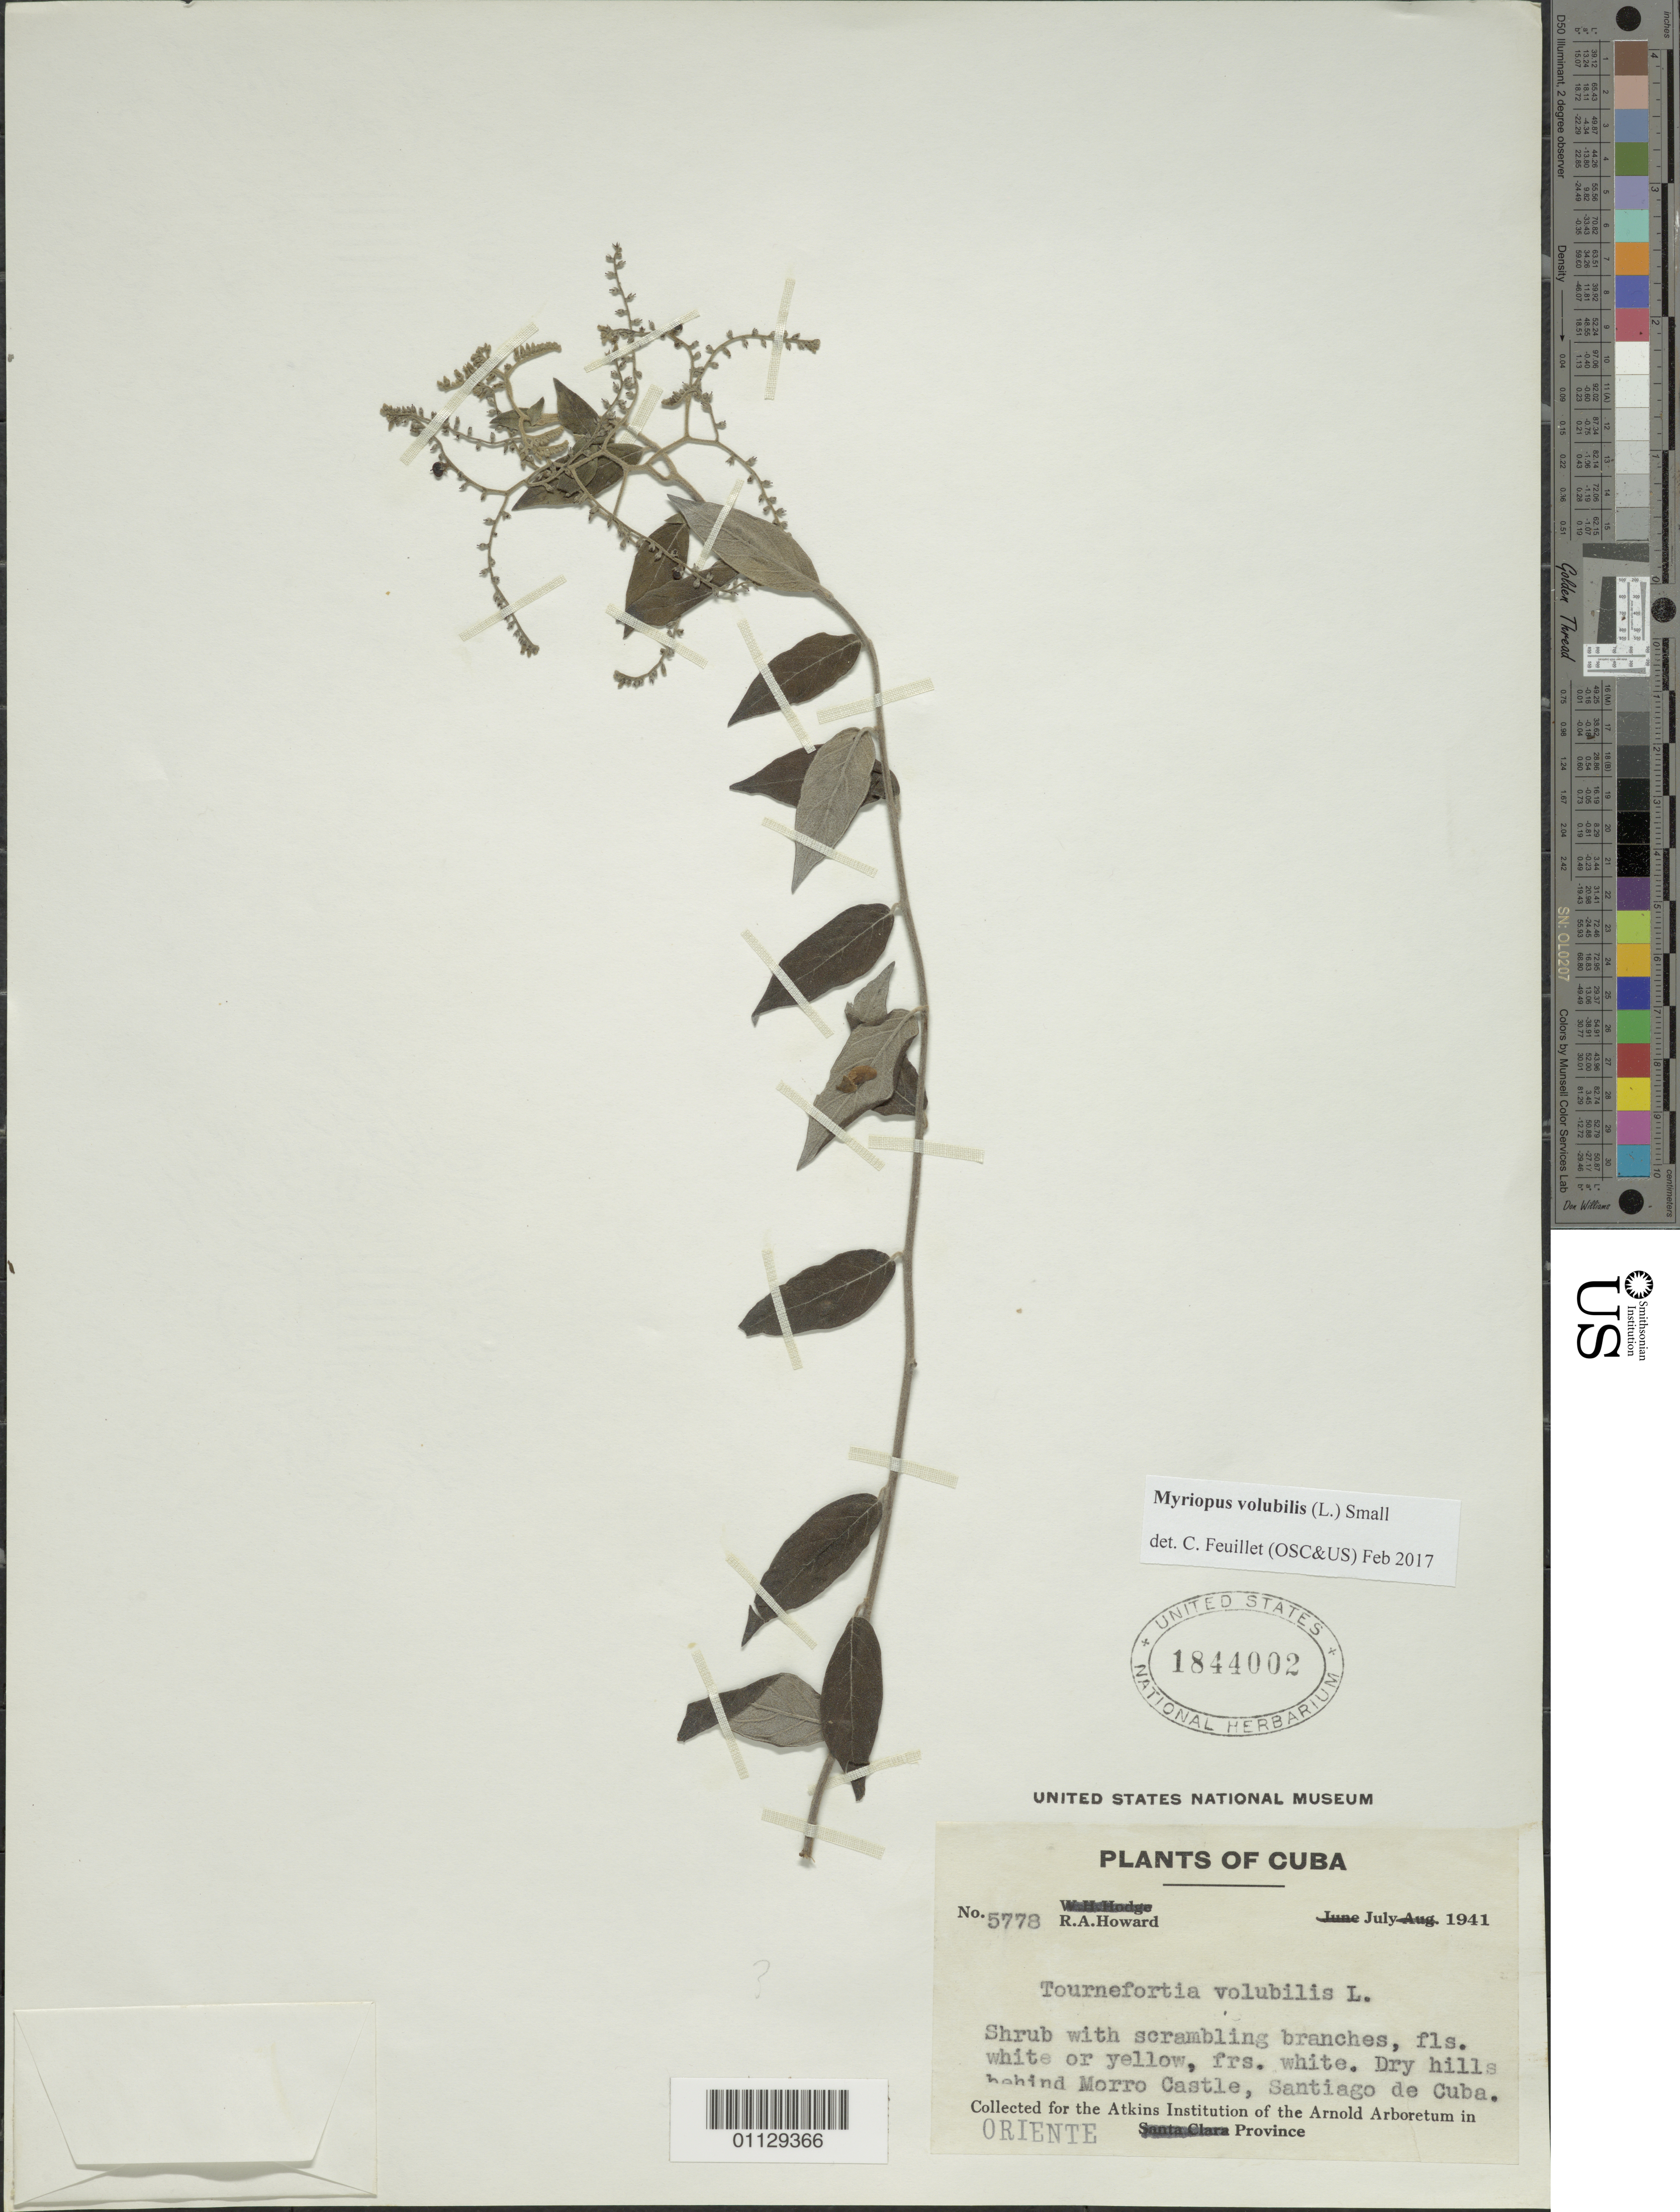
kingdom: Plantae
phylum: Tracheophyta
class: Magnoliopsida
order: Boraginales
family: Heliotropiaceae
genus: Myriopus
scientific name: Myriopus volubilis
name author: (L.) Small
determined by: Feuillet, C.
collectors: R. A. Howard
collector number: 5778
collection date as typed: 1941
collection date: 1941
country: Cuba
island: Cuba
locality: Morro Castle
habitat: Dry hills behind castle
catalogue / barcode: US 1844002